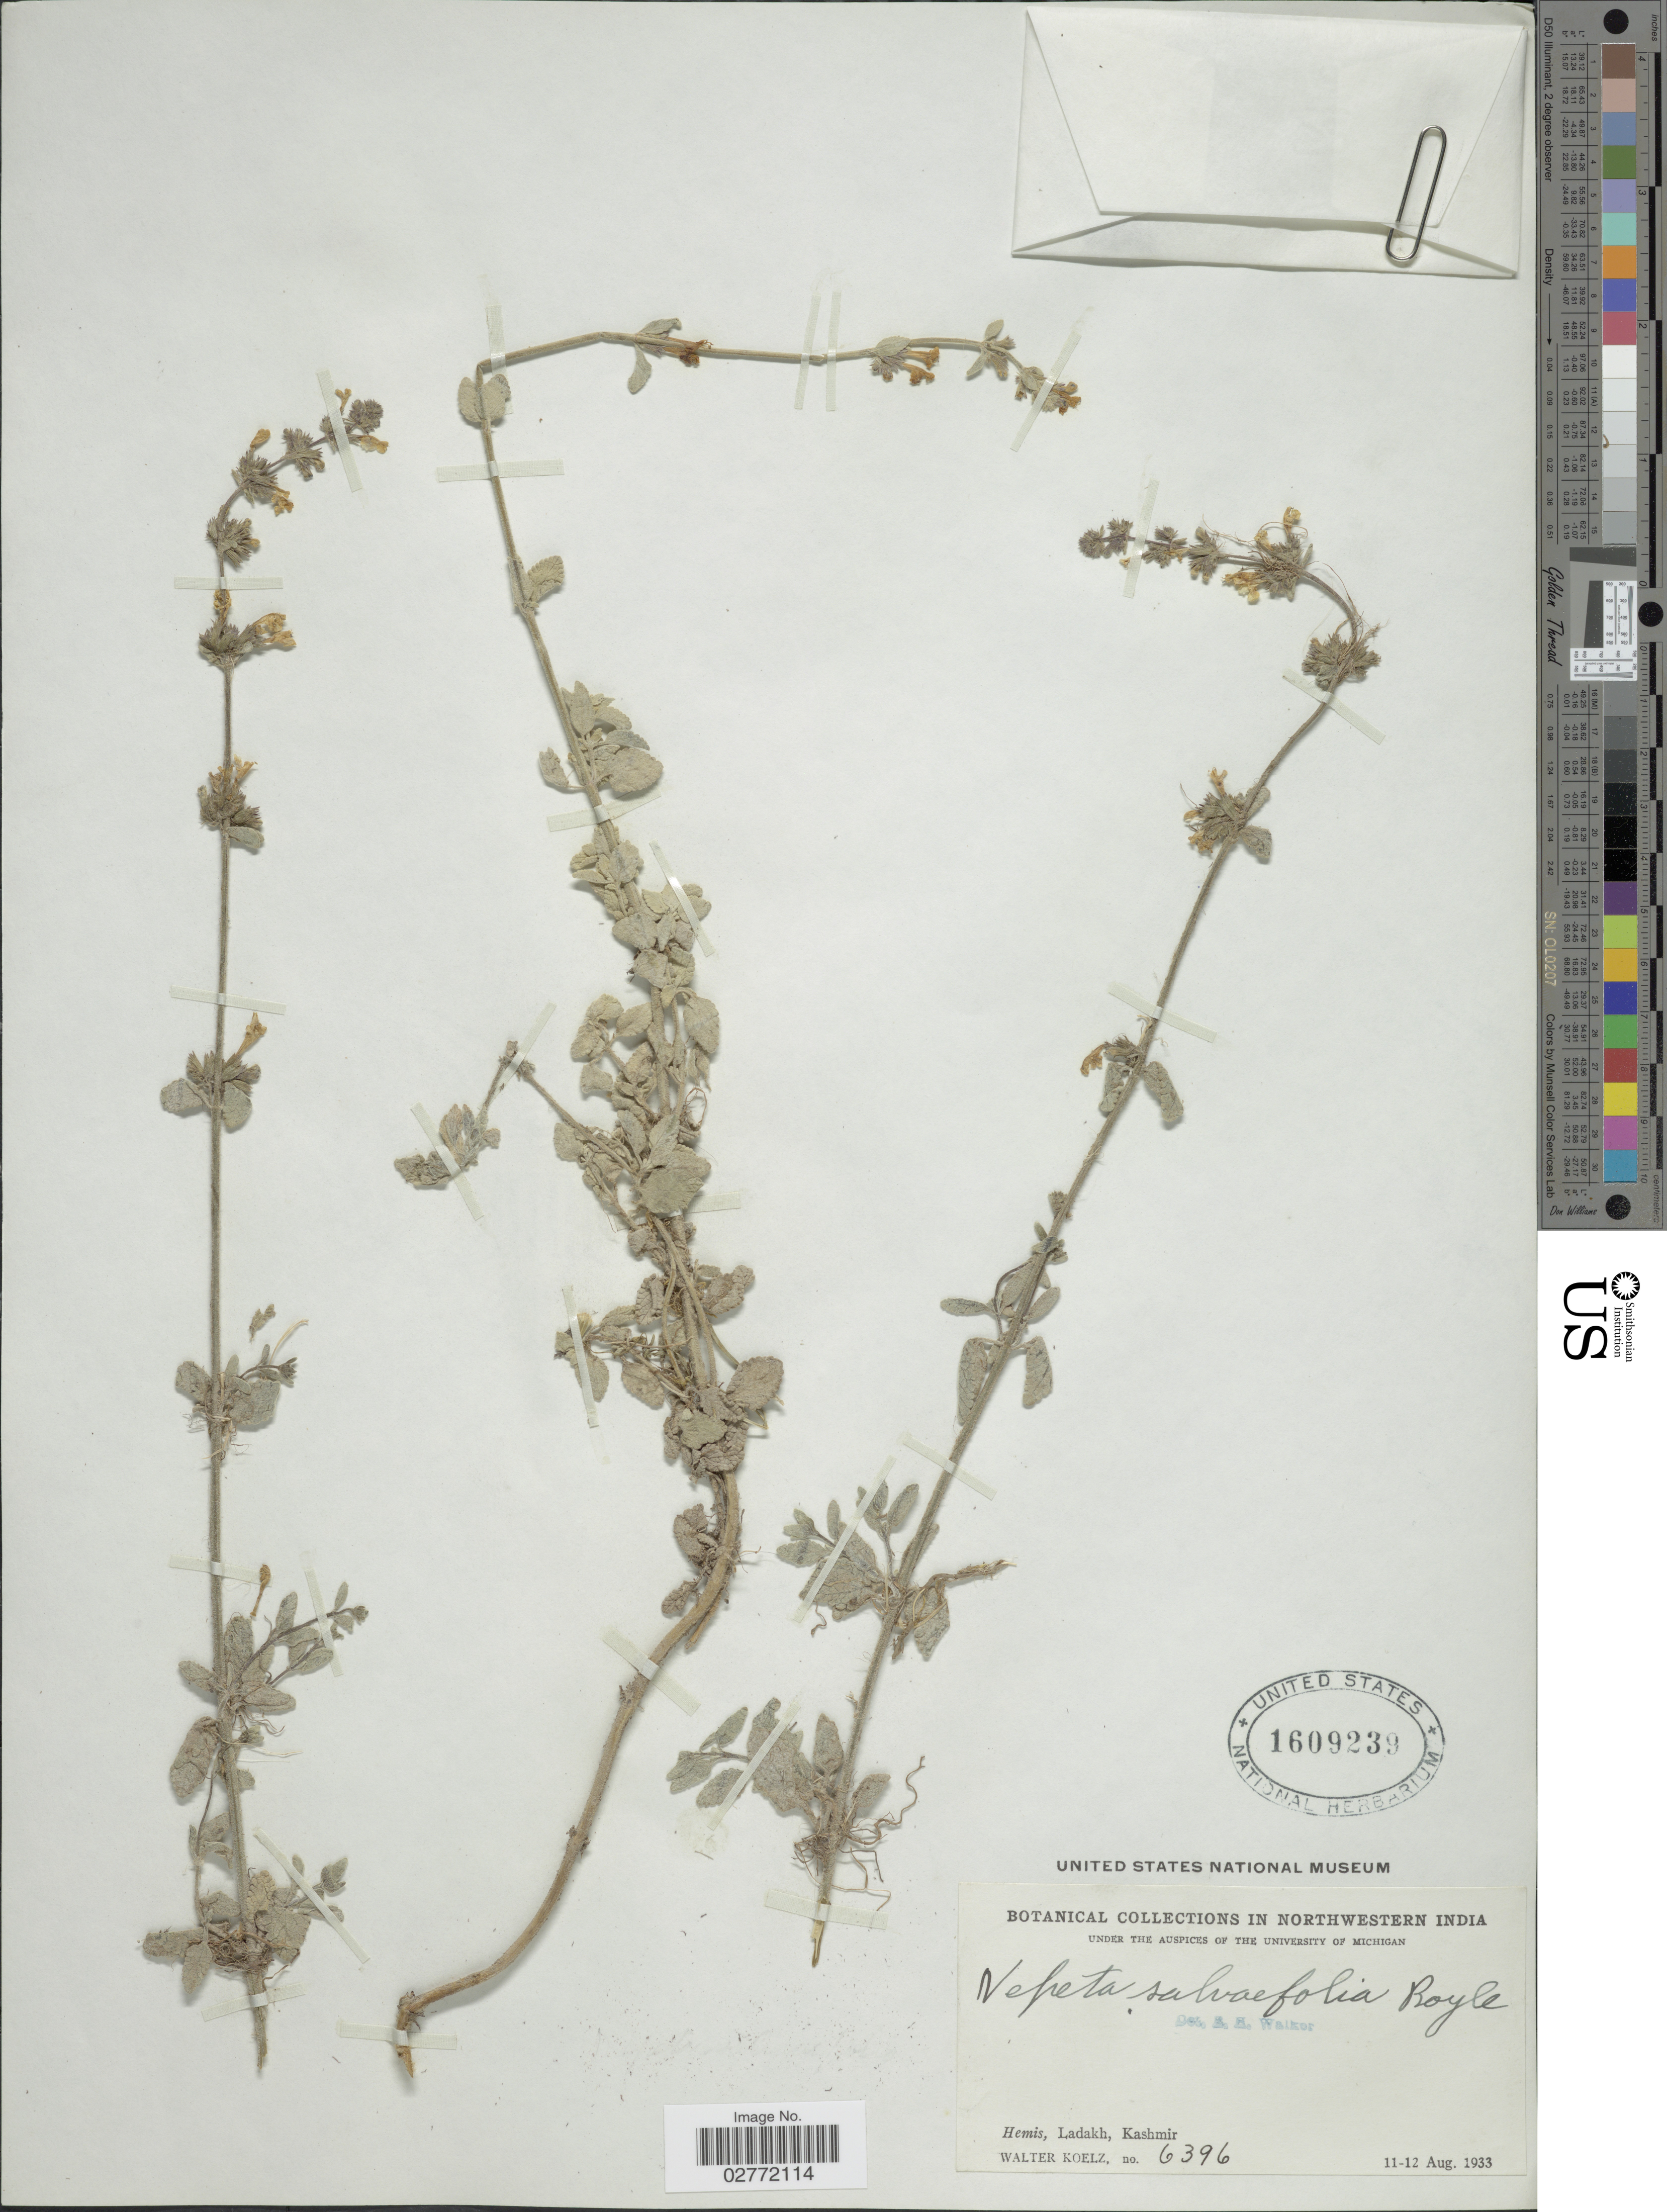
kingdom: Plantae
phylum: Tracheophyta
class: Magnoliopsida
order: Lamiales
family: Lamiaceae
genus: Nepeta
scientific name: Nepeta salviifolia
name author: Pers.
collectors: W. N. Koelz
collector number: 6396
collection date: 1933-08-11/1933-08-12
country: India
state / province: Jammu and Kashmir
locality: Hemis, Ladakh, Kashmir.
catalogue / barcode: US 1609239